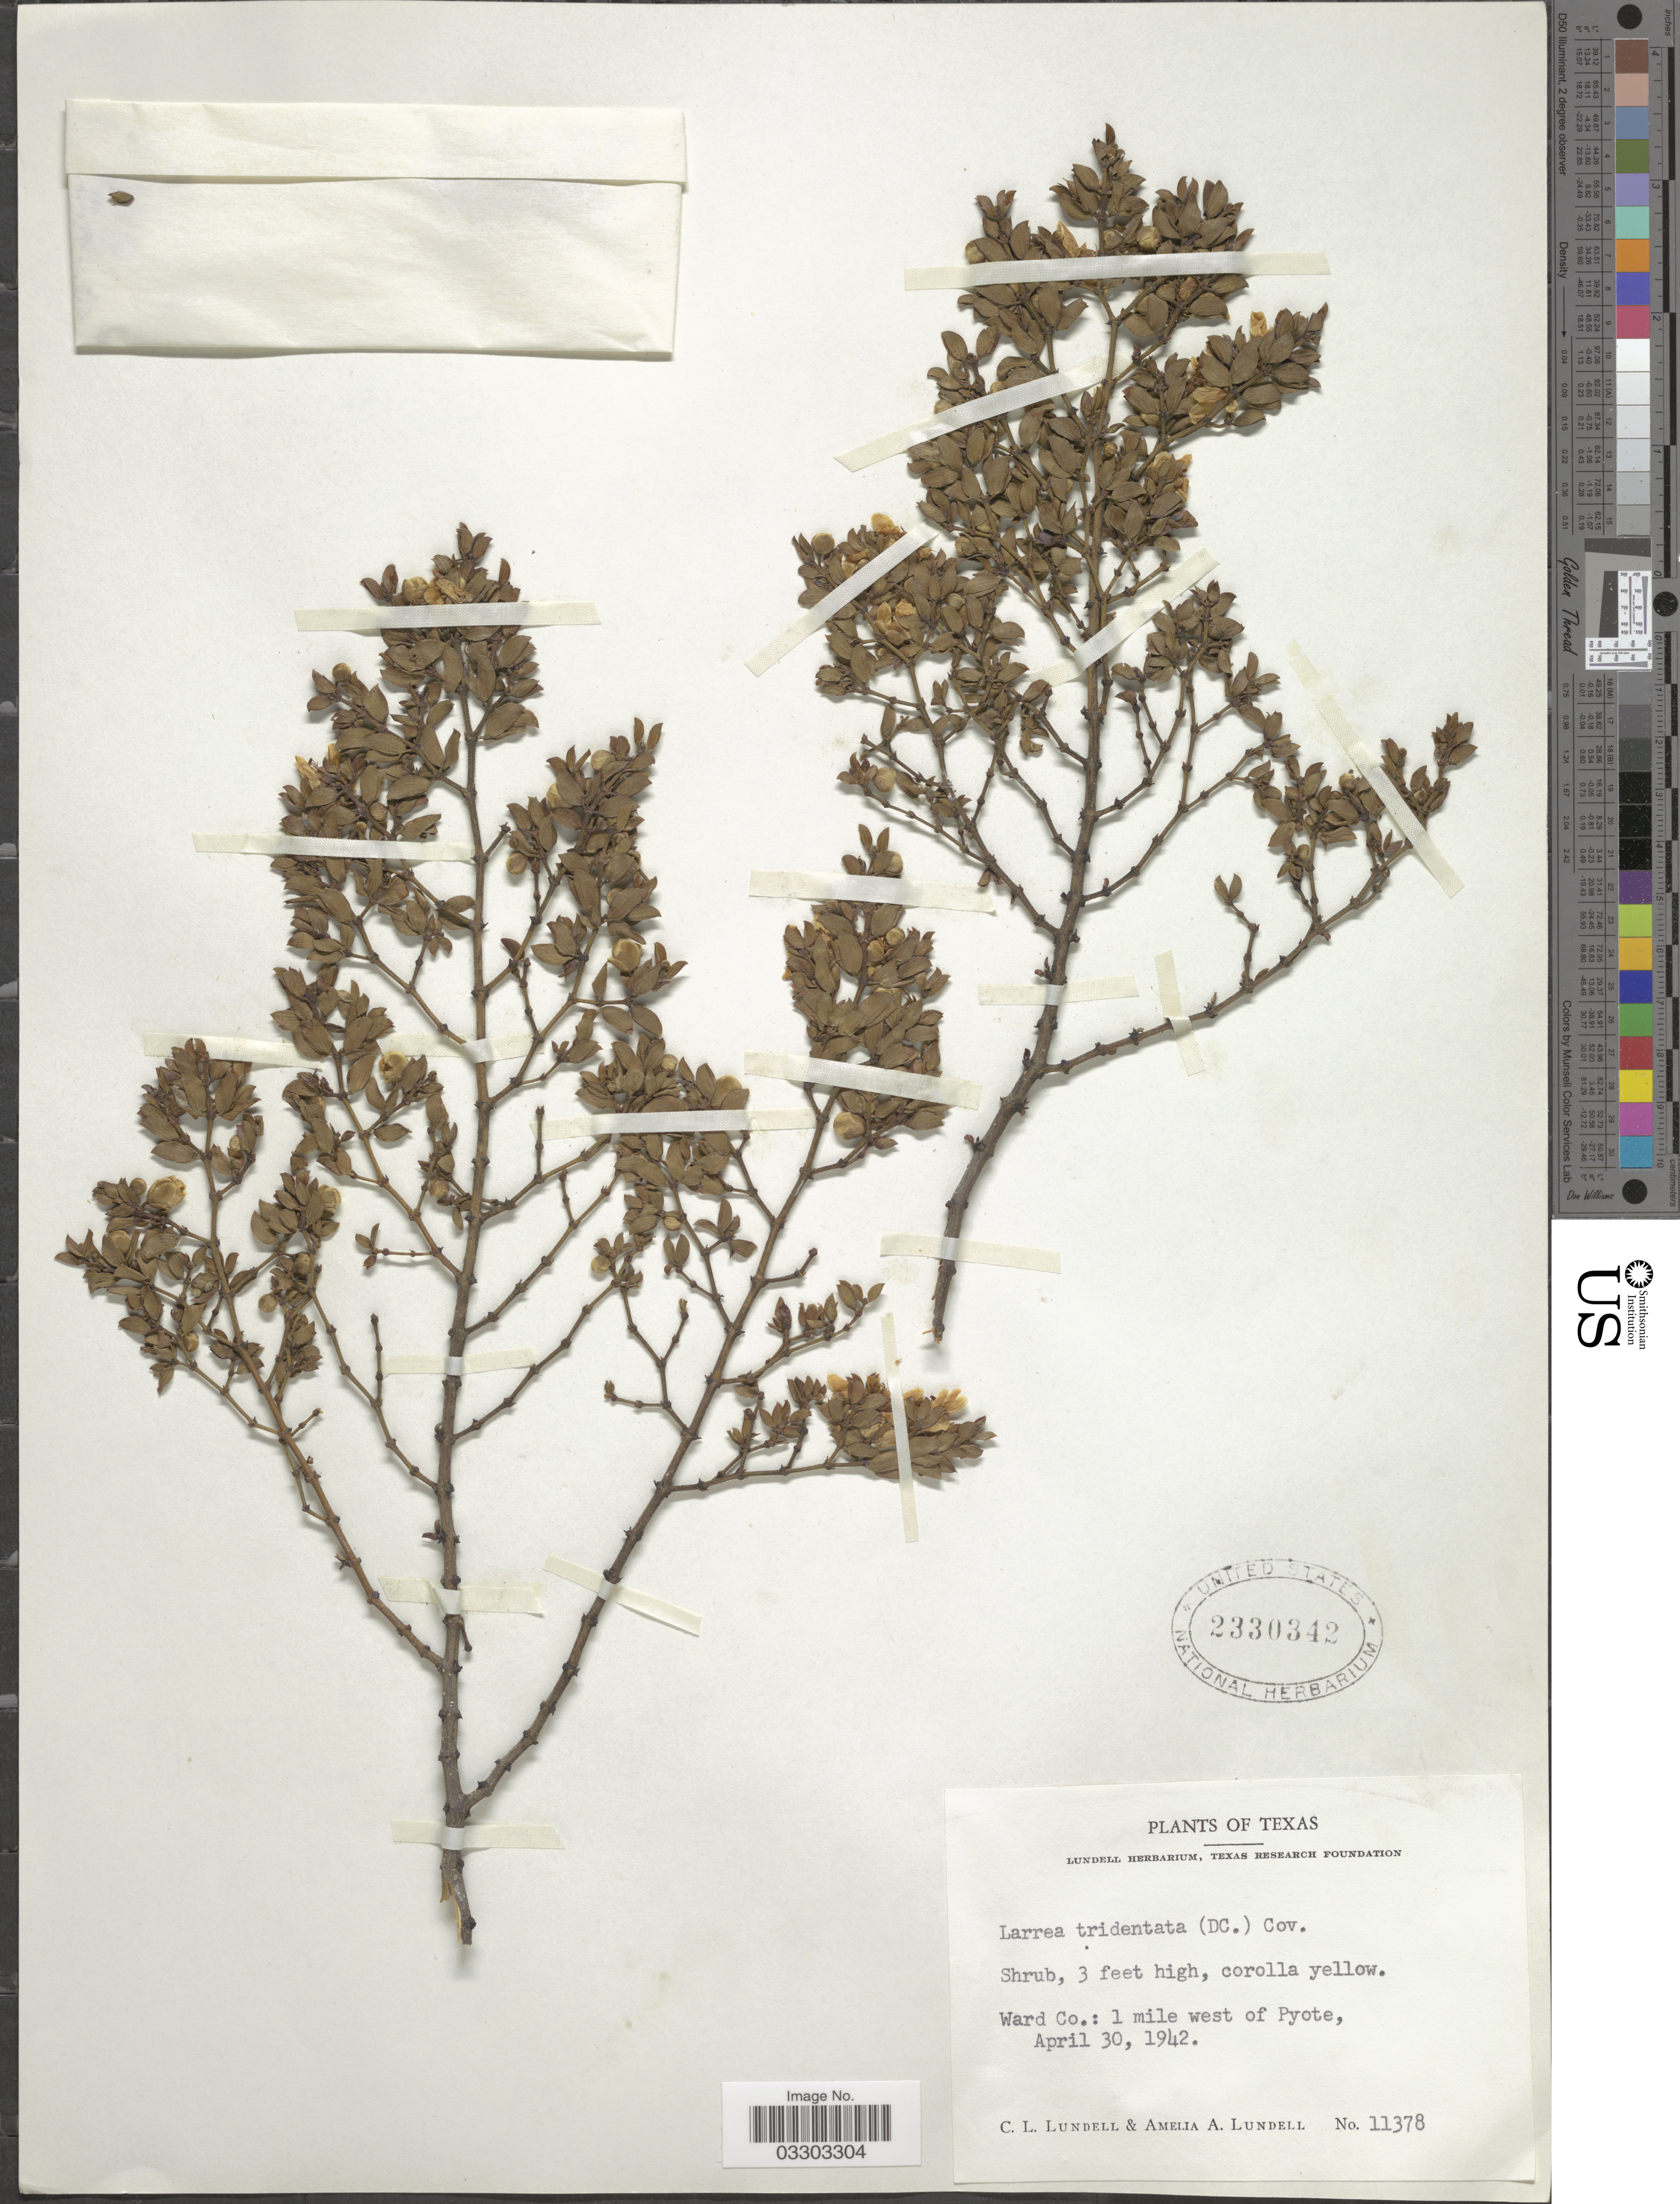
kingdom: Plantae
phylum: Tracheophyta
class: Magnoliopsida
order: Zygophyllales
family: Zygophyllaceae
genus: Larrea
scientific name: Larrea tridentata var. tridentata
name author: (Sessé & Moc. ex DC.) Coville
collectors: C. L. Lundell & A. A. Lundell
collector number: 11378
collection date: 1942-04-30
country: United States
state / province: Texas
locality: Ward Co.: 1 mile west of Pyote.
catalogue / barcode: US 2330342